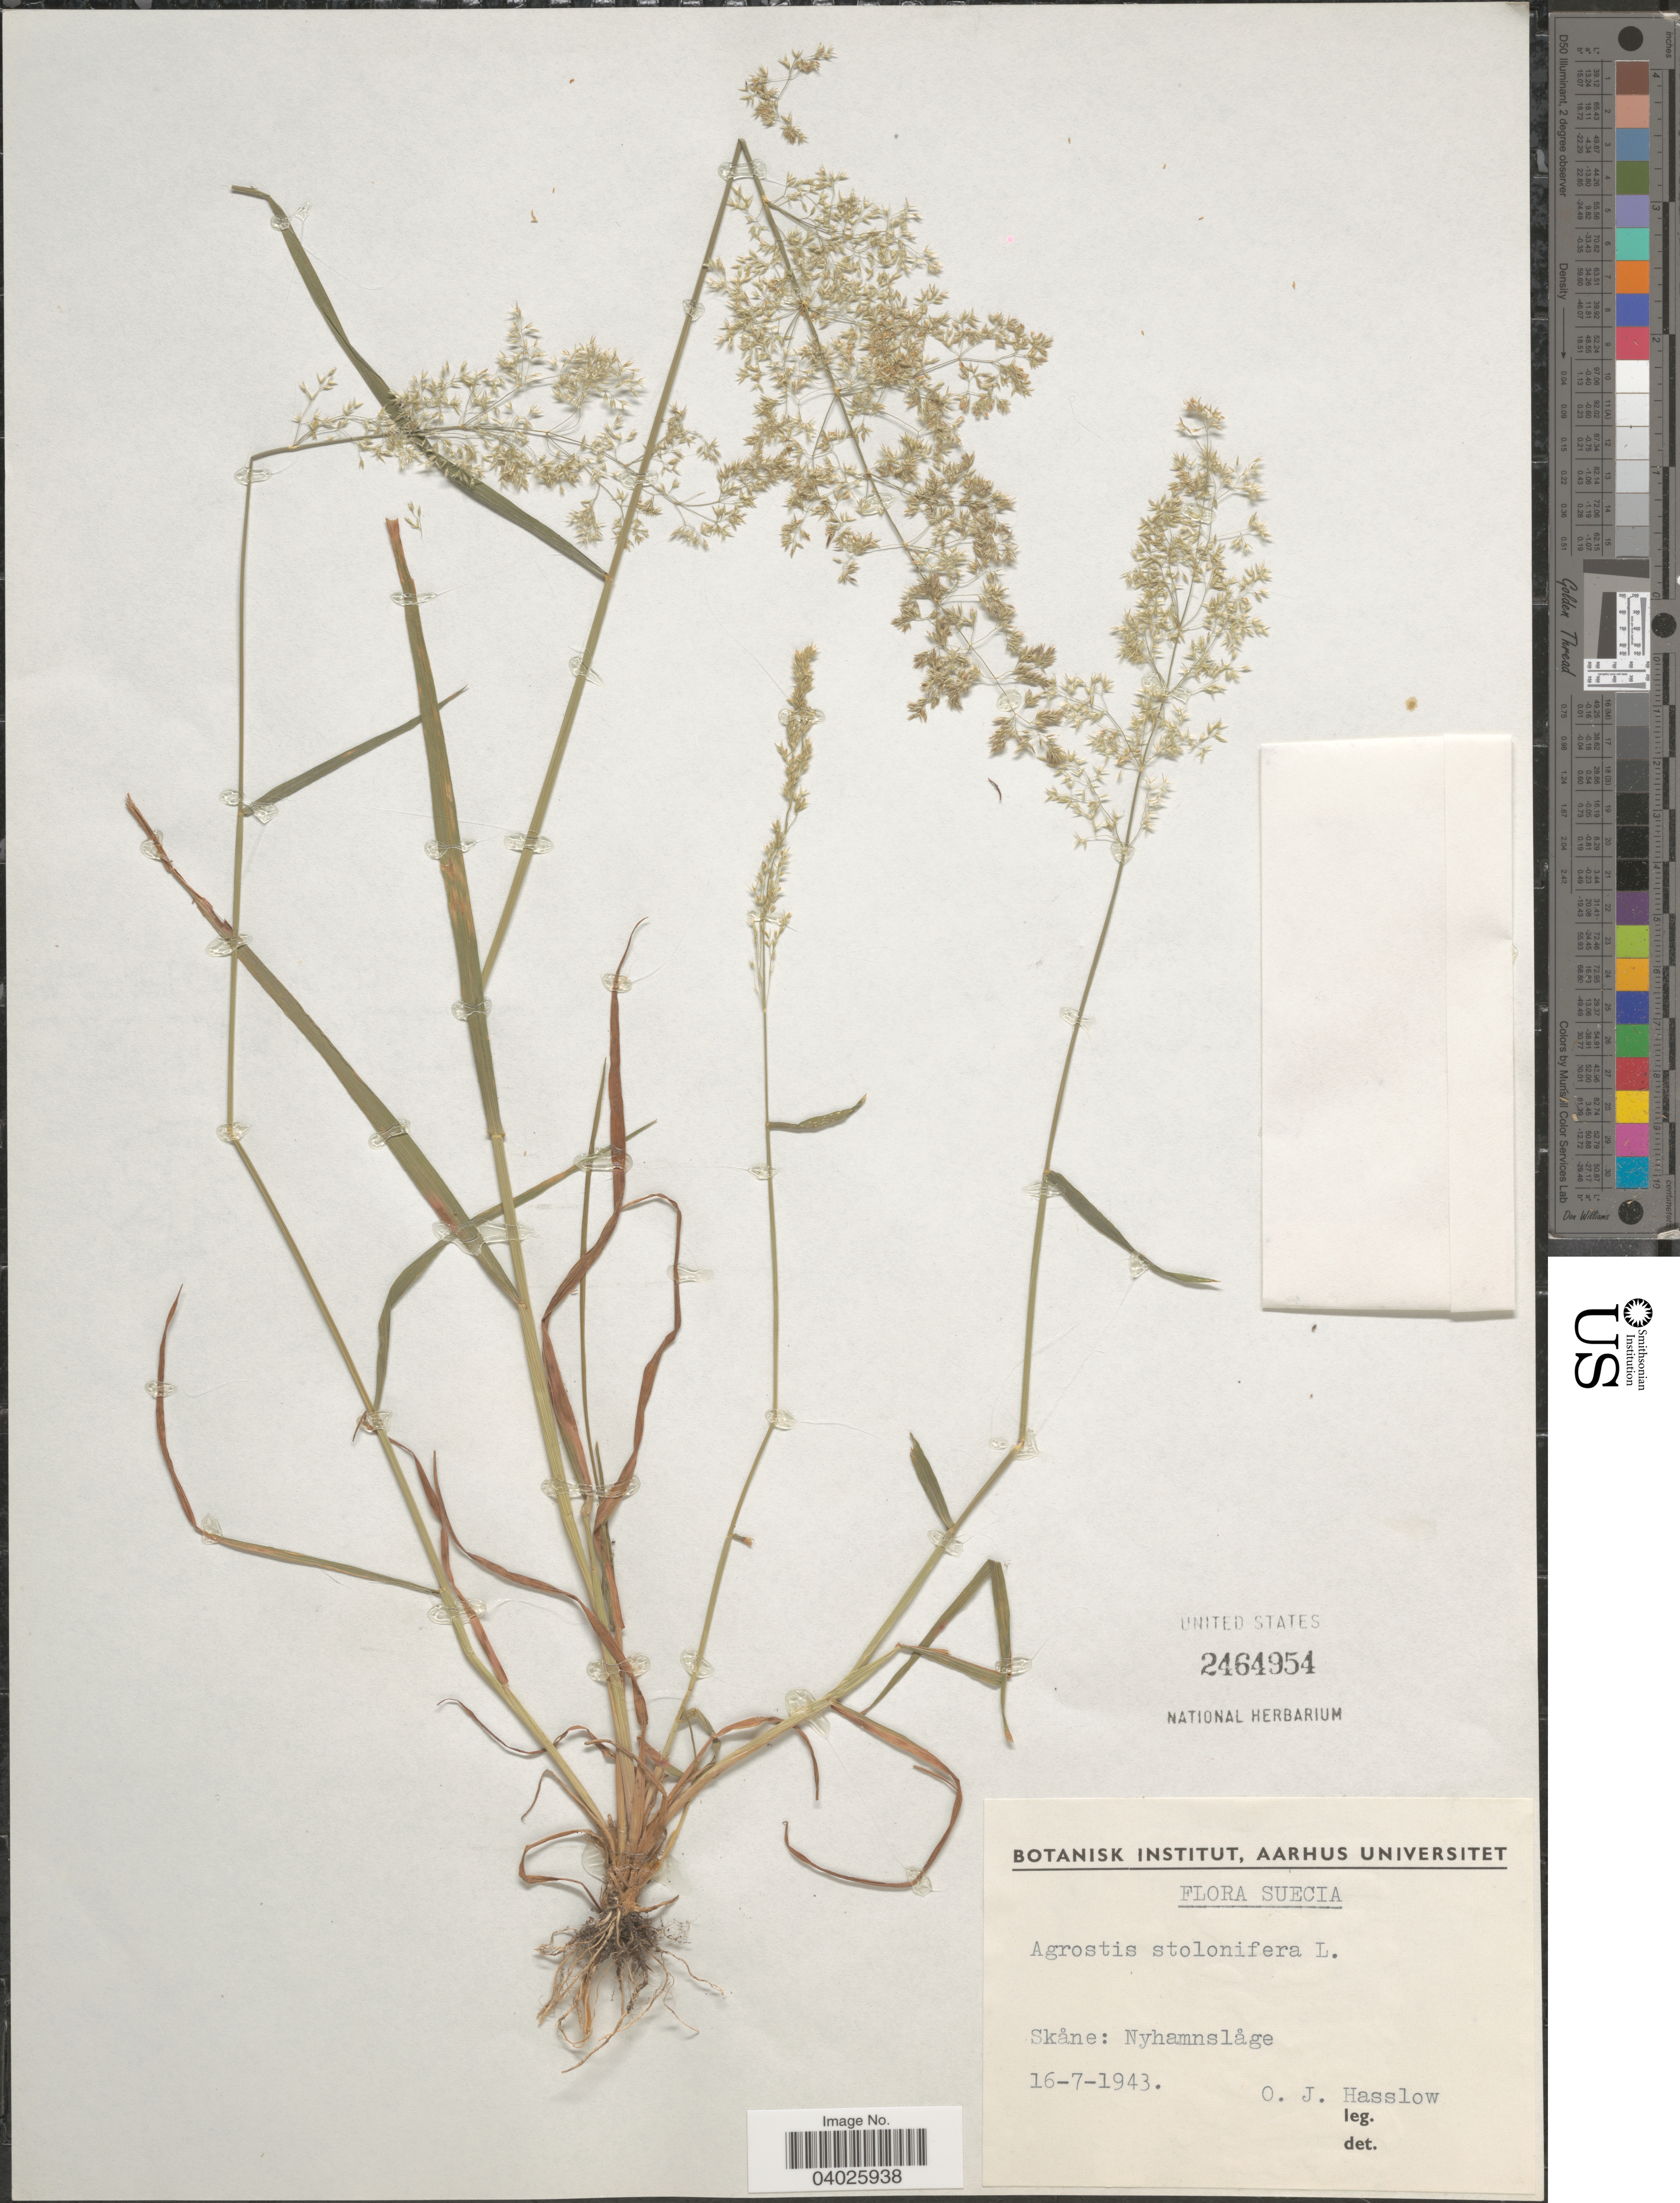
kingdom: Plantae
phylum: Tracheophyta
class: Liliopsida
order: Poales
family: Poaceae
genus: Agrostis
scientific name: Agrostis stolonifera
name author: L.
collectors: O. Hasslow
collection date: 1943-07-16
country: Sweden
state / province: Skåne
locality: Suecia. Nyhamnslåge.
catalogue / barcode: US 2464954